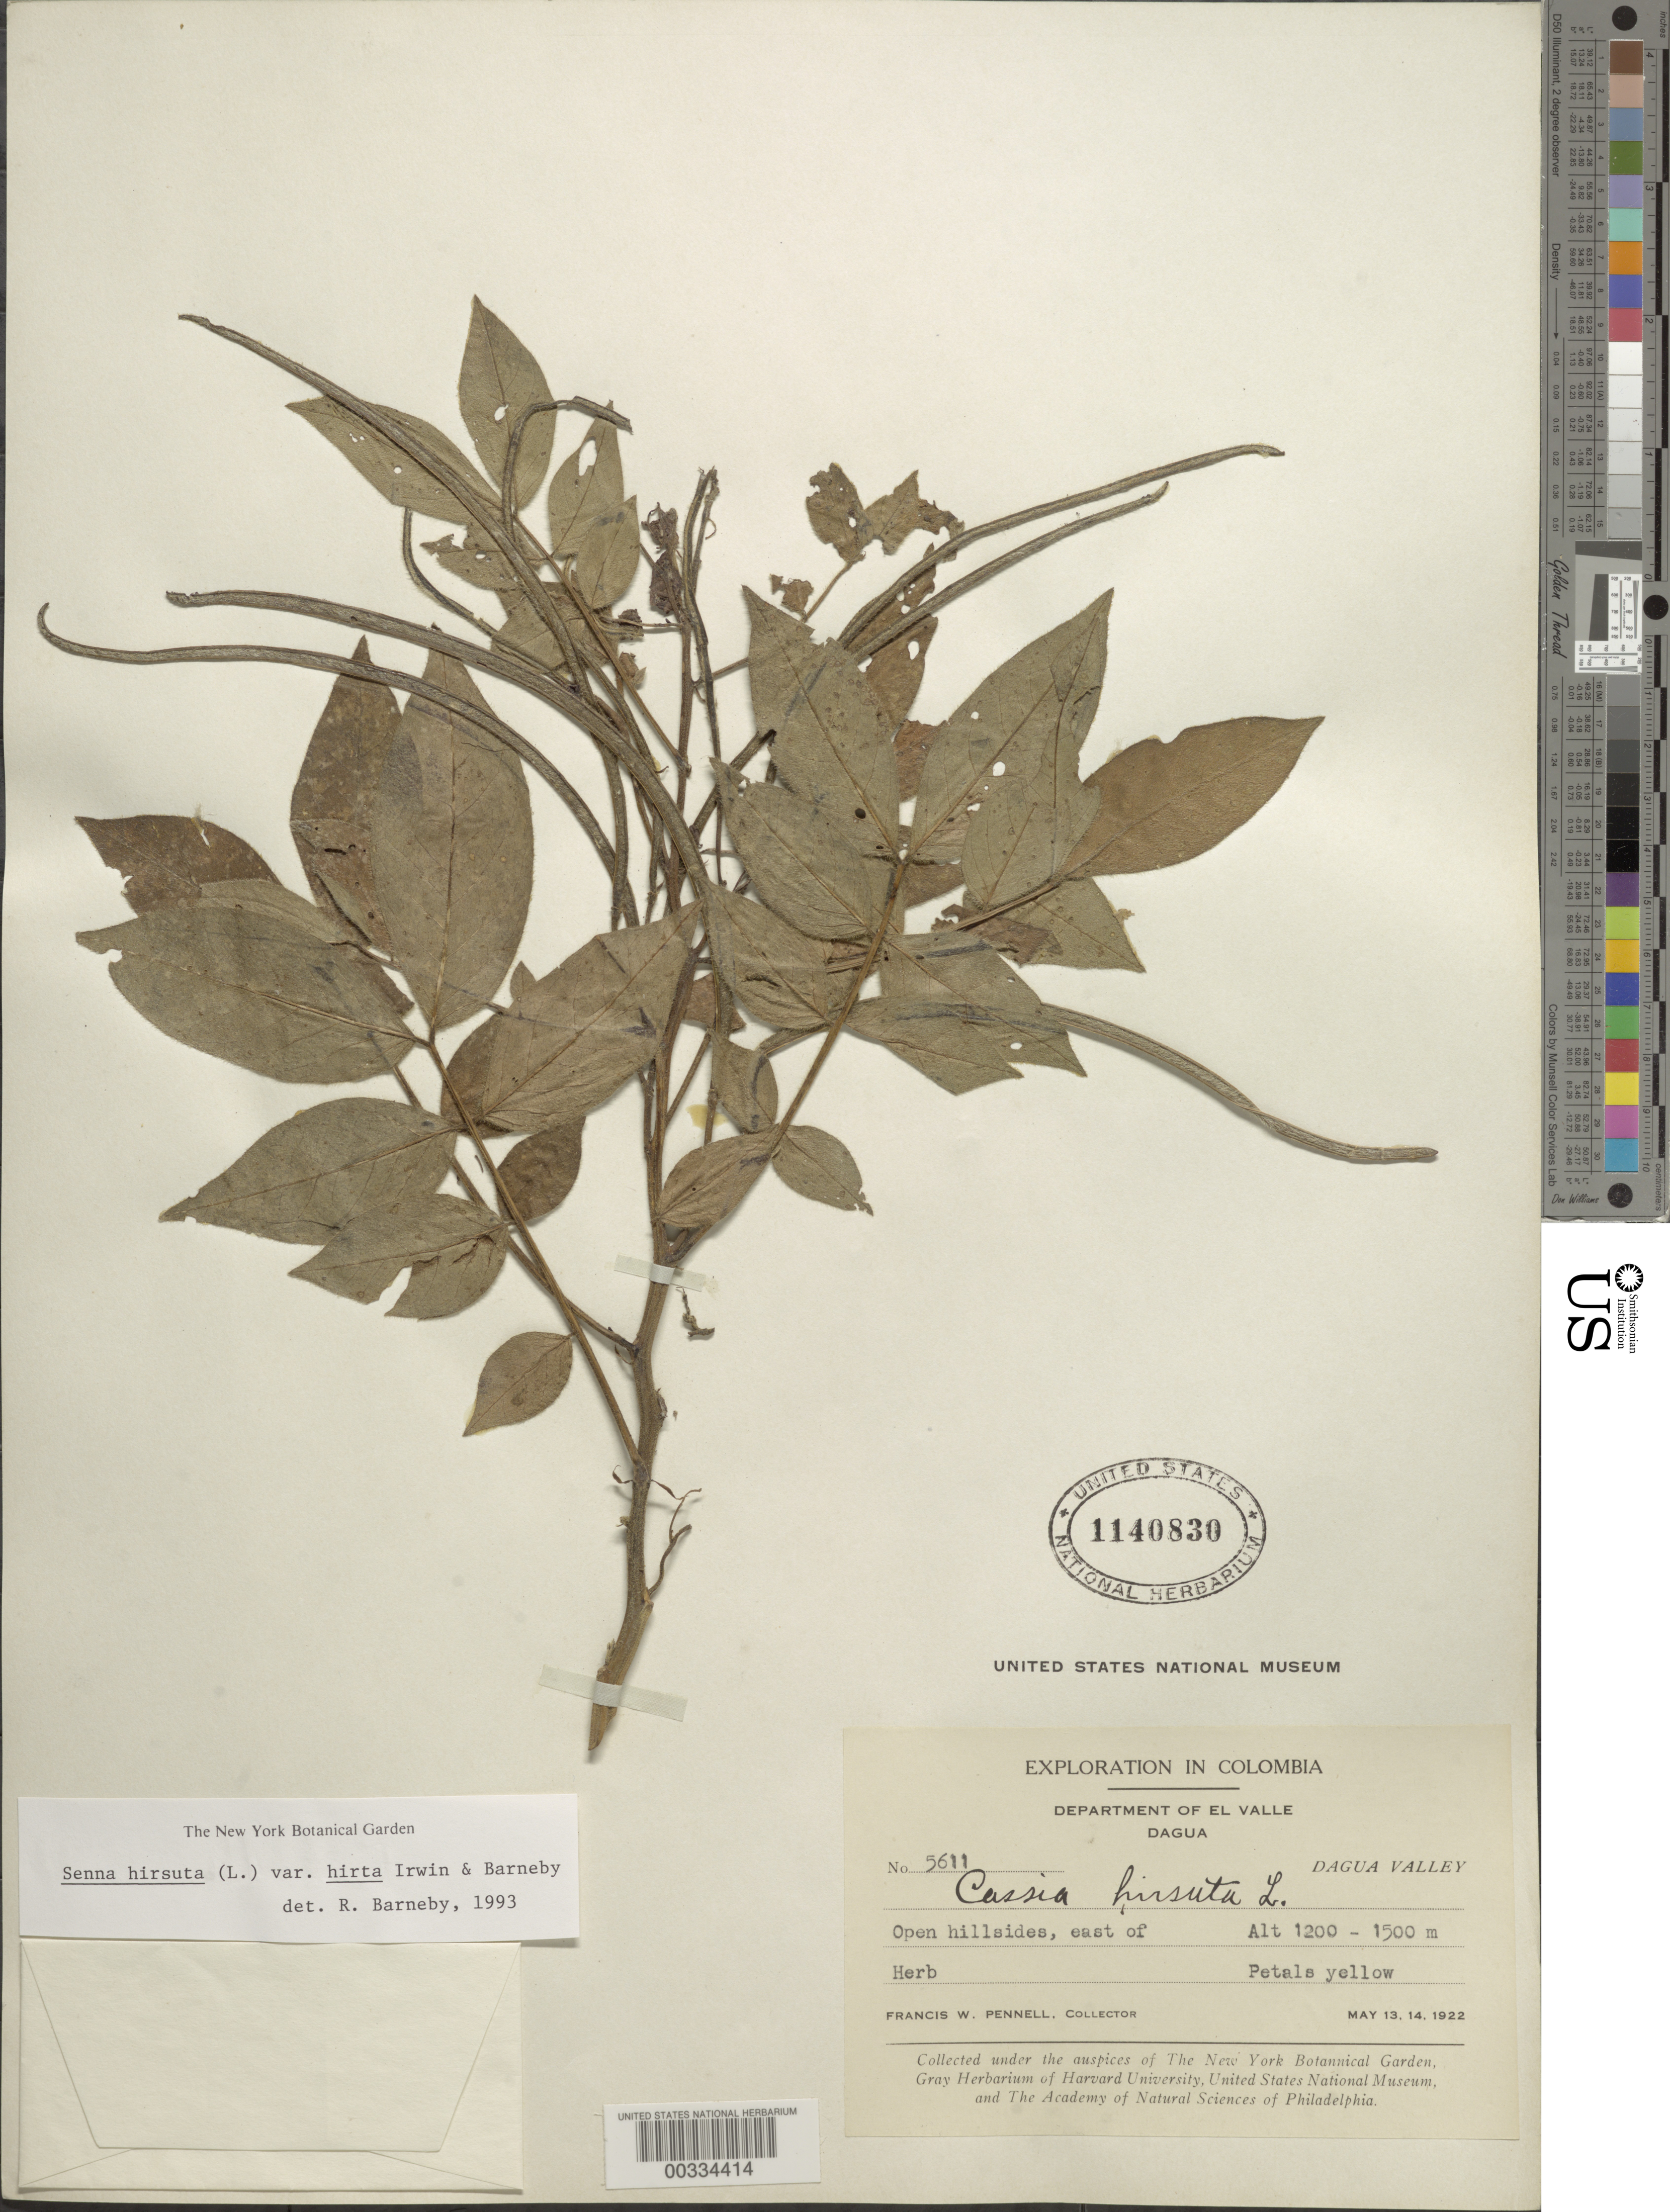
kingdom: Plantae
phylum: Tracheophyta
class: Magnoliopsida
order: Fabales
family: Fabaceae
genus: Senna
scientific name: Senna hirsuta var. hirta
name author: H.S. Irwin & Barneby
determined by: Barneby, Rupert C., (NY)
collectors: F. W. Pennell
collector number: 5611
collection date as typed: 13 May 1922 and 14 May 1922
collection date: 1922-05-13,1922-05-14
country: Colombia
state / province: Valle del Cauca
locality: E of open hillsides; Dagua; Dagua Valley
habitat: Open hillsides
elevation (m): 1200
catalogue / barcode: US 1140830